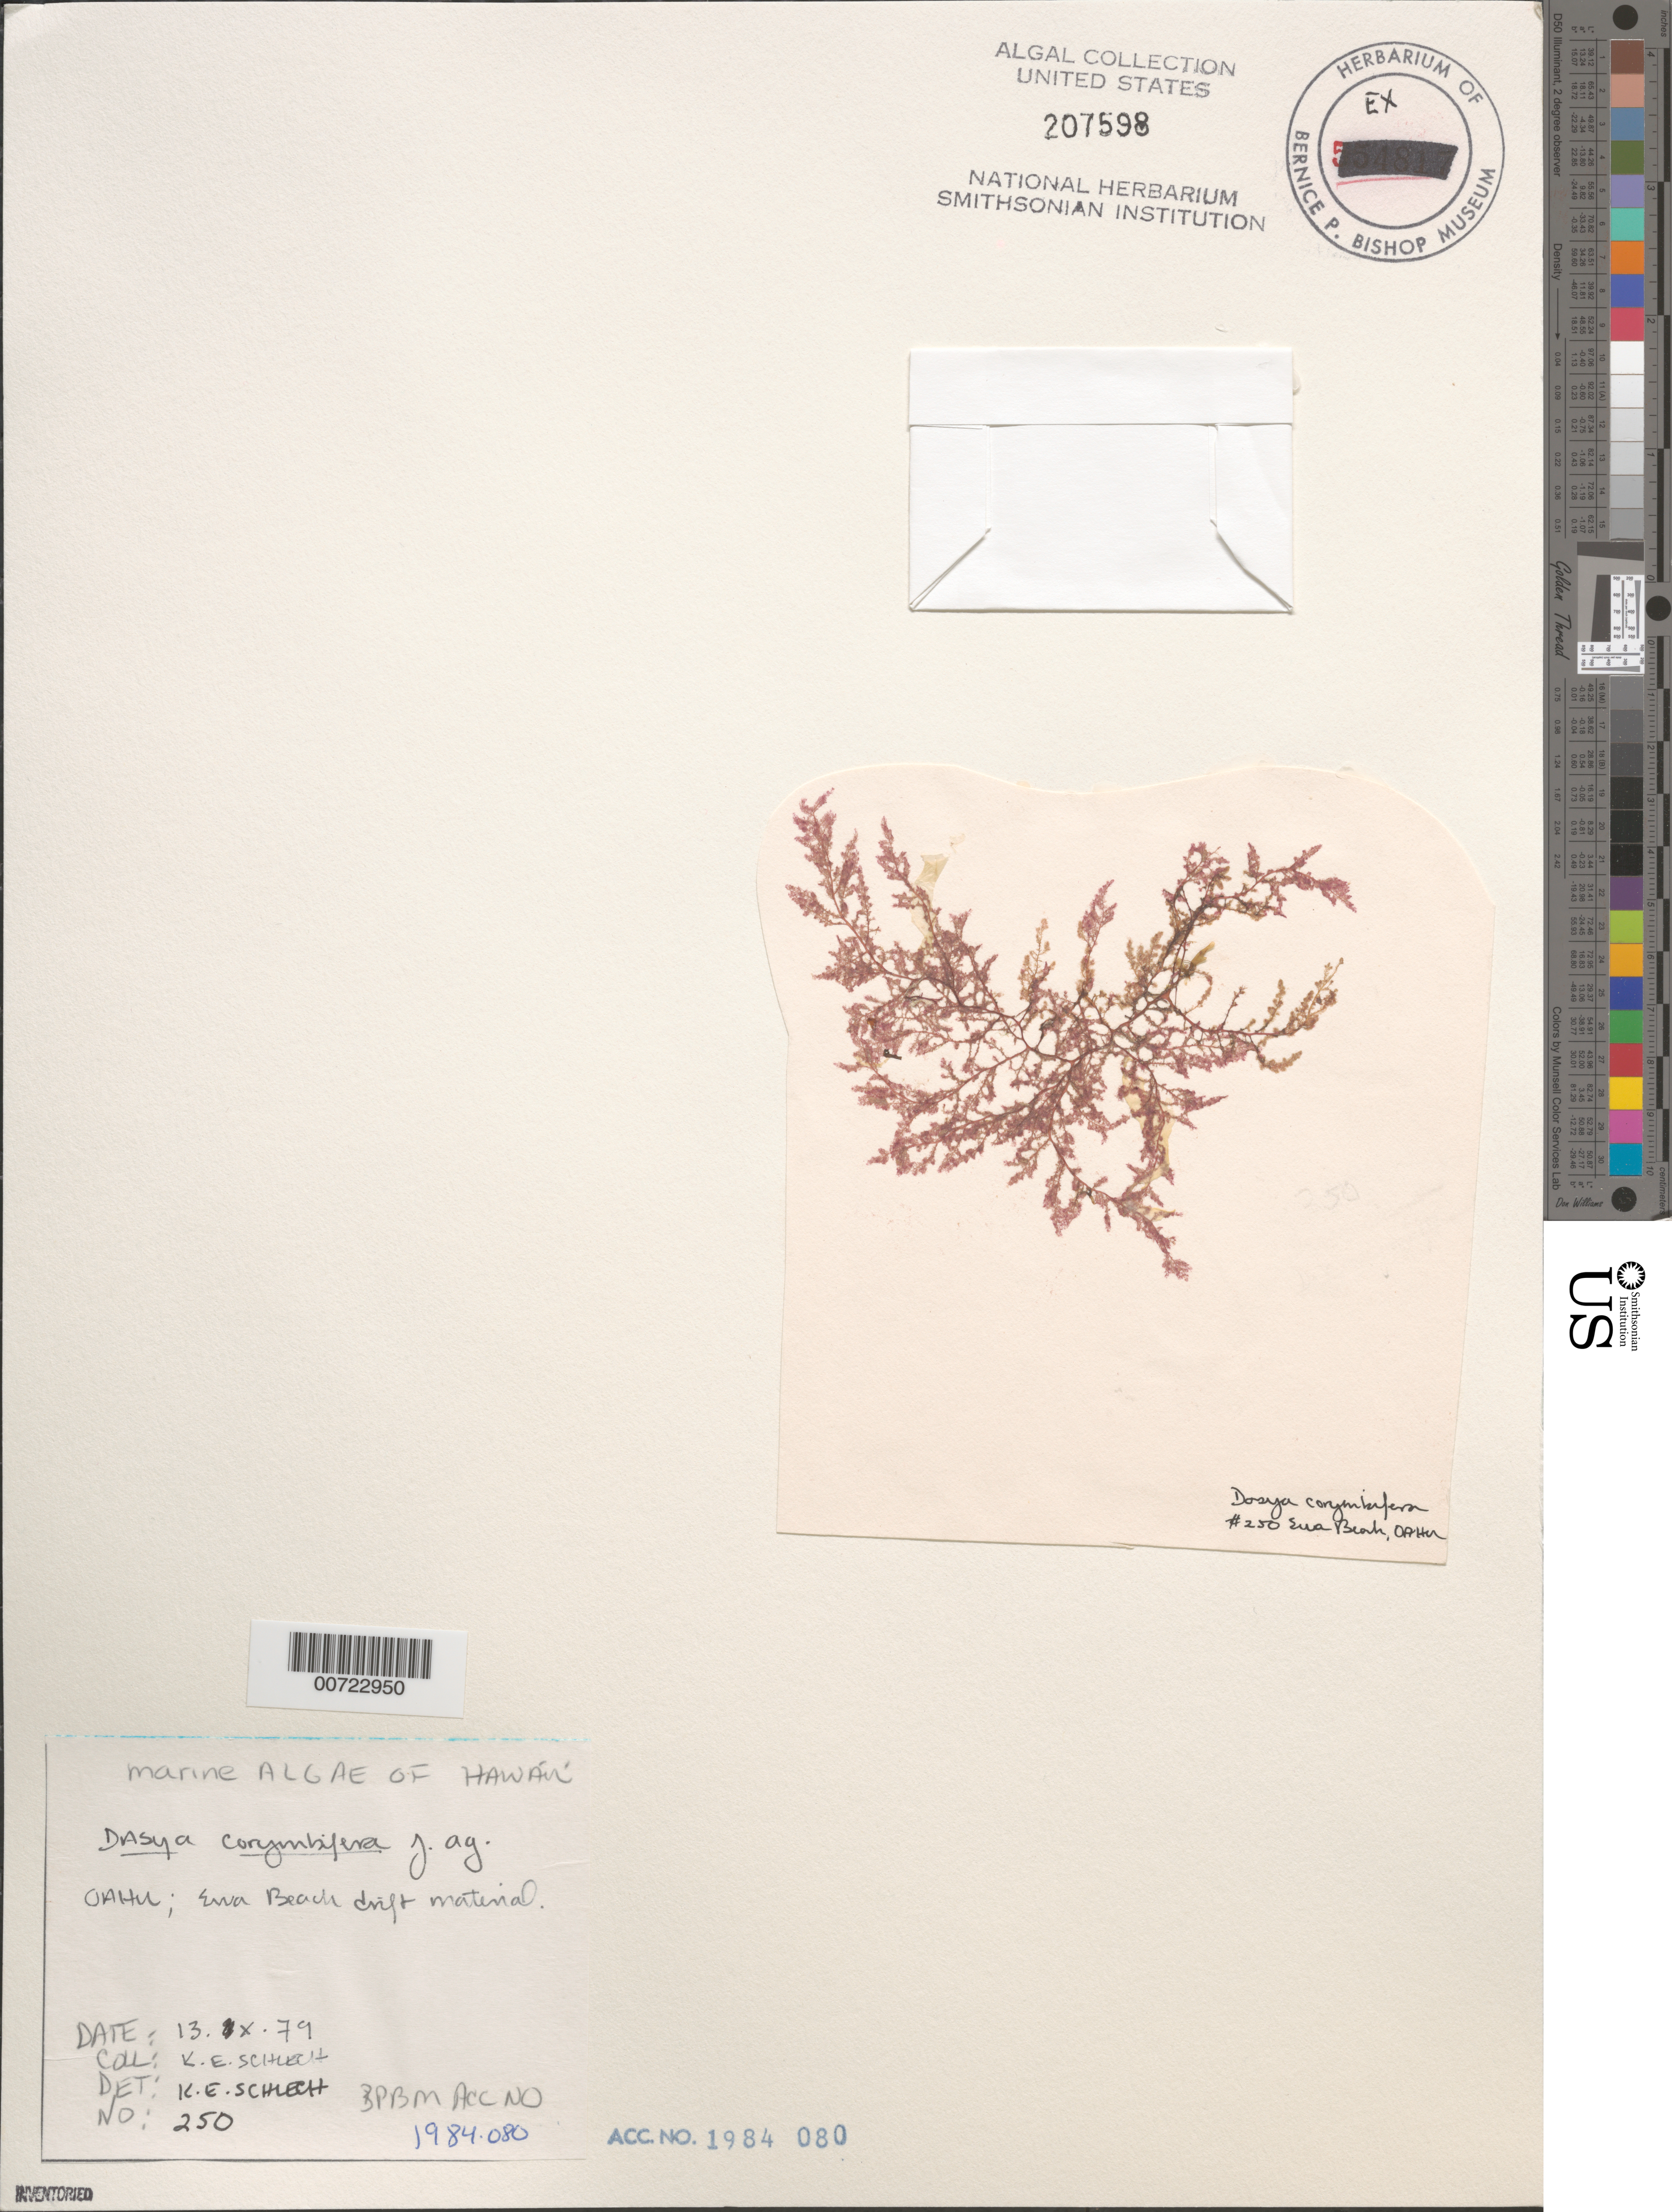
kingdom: Plantae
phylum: Rhodophyta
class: Florideophyceae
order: Ceramiales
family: Dasyaceae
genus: Dasya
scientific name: Dasya corymbifera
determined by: Schlech, K. E.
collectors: K. Schlech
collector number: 250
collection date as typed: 13 Oct 1979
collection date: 1979-10-13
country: United States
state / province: Hawaii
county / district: Honolulu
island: Oahu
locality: Ewa Beach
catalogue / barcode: US 207598